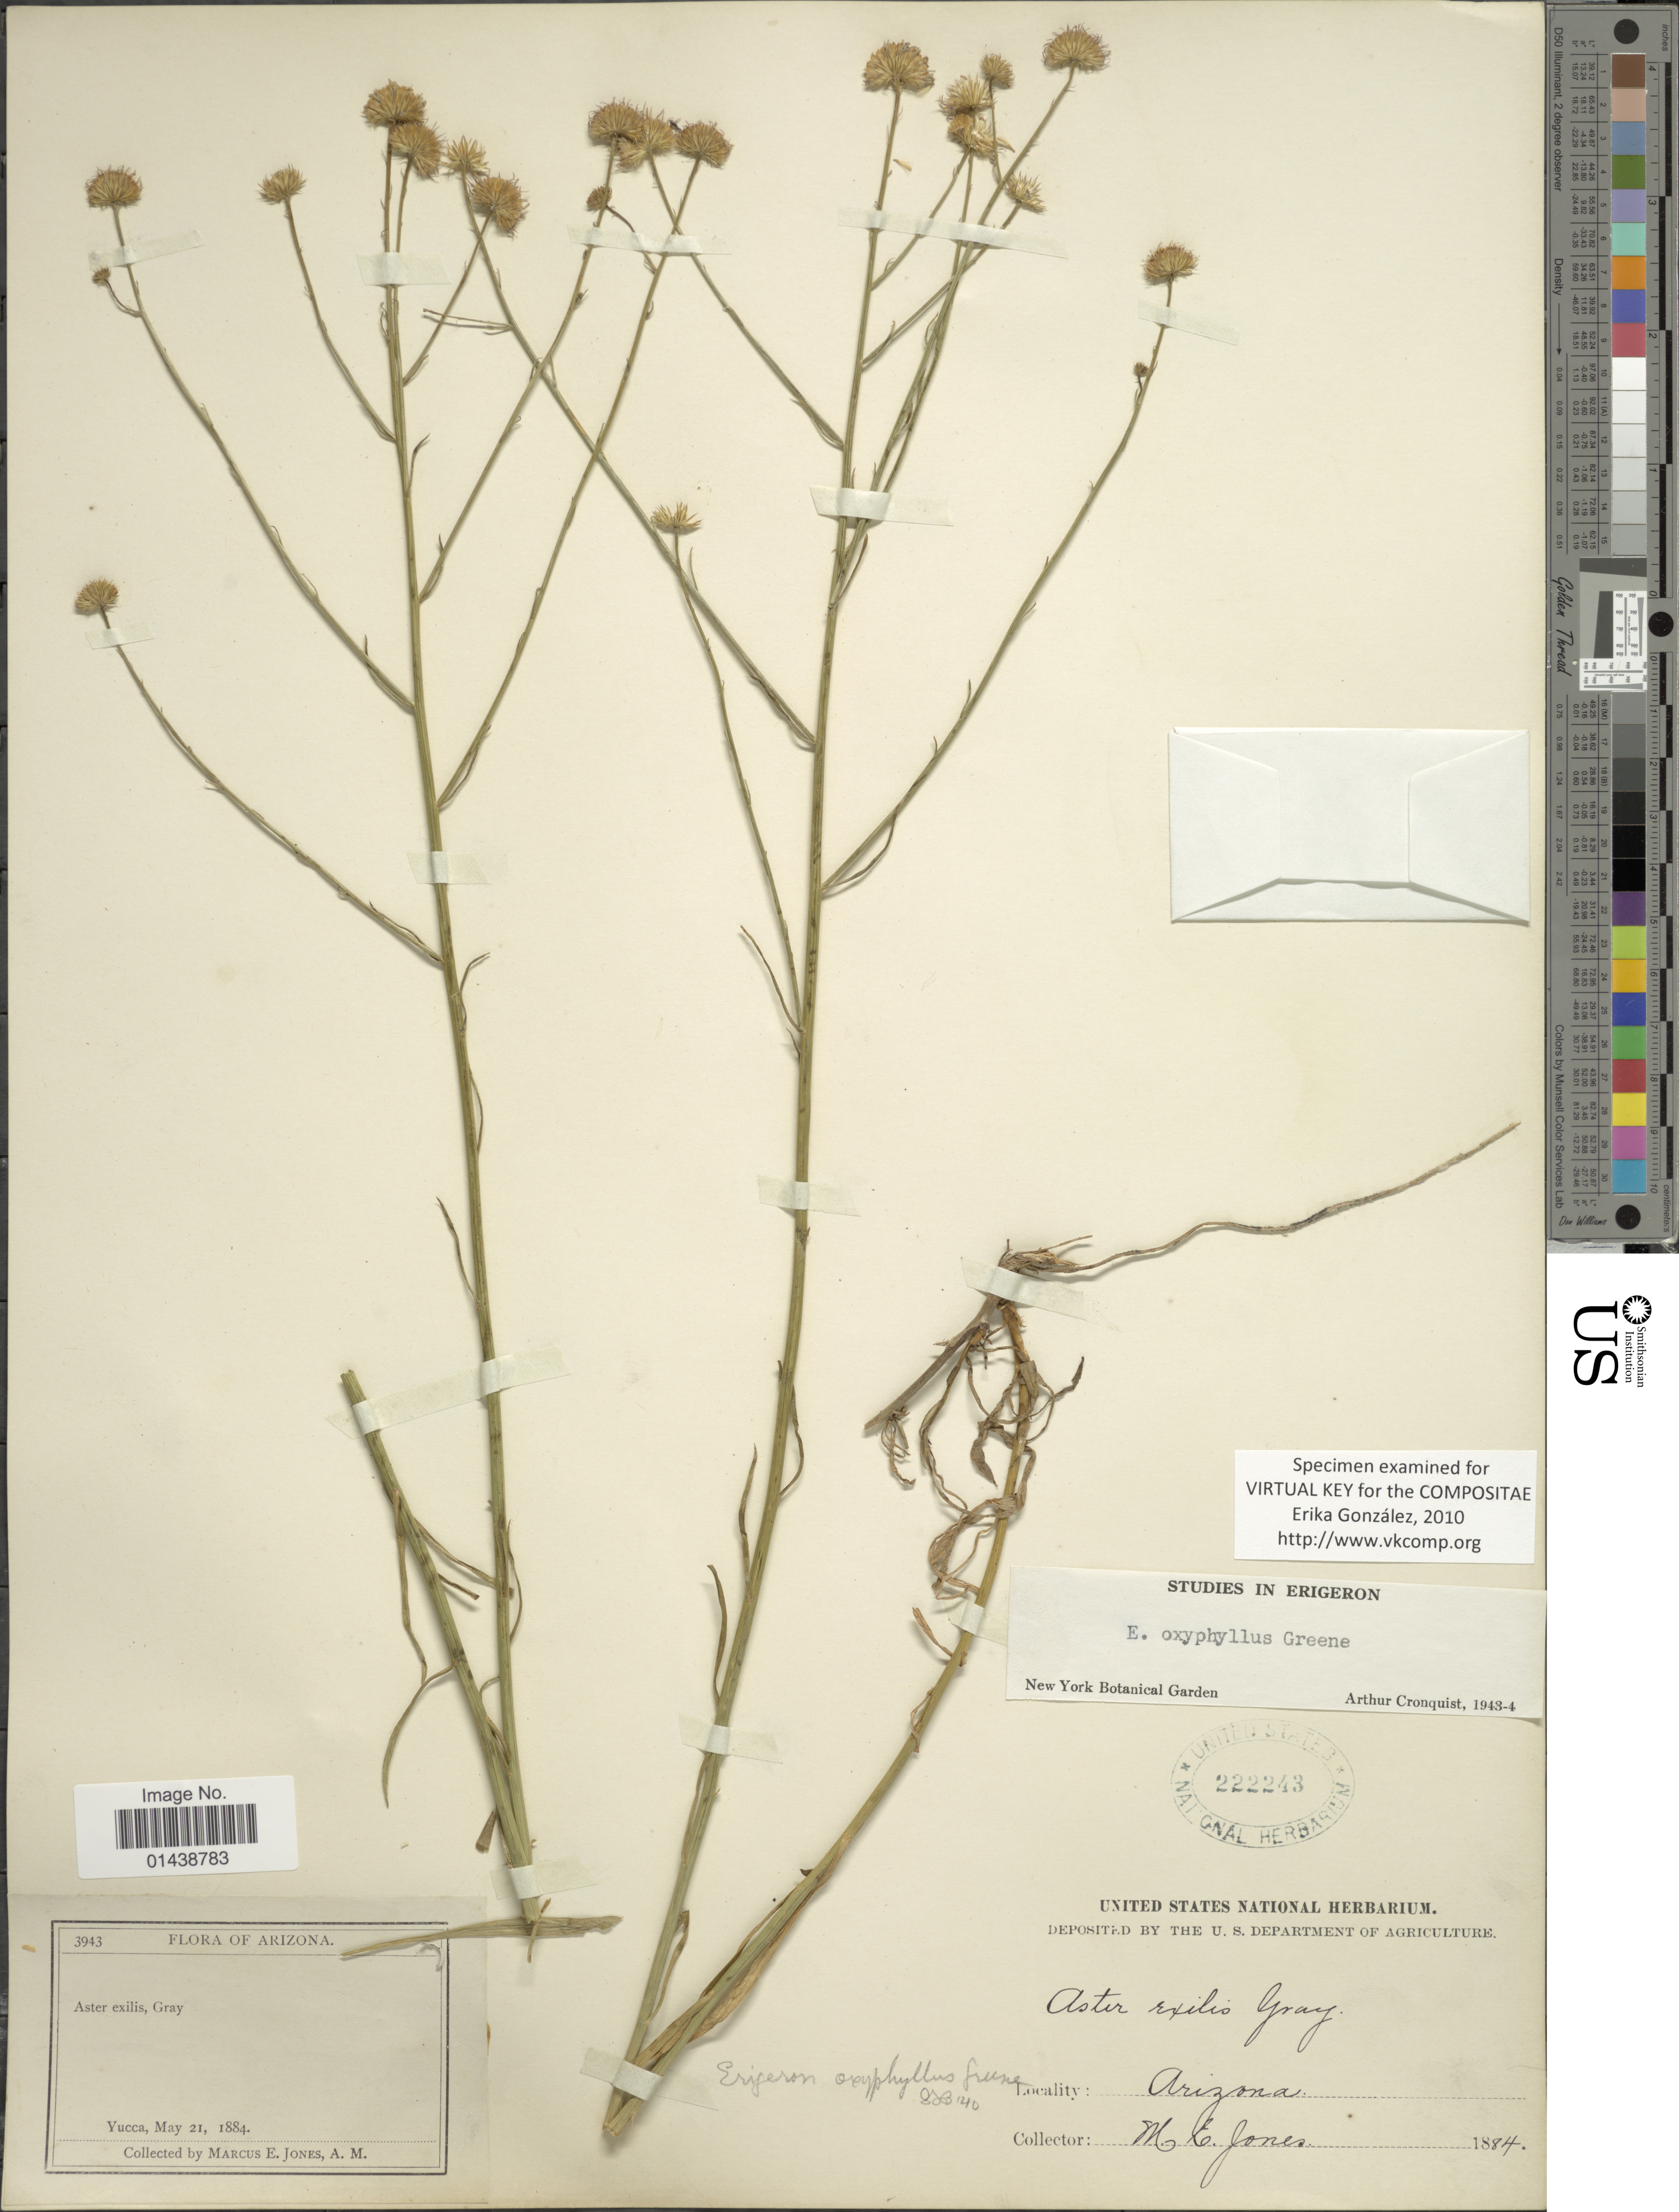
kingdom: Plantae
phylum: Tracheophyta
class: Magnoliopsida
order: Asterales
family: Asteraceae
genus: Erigeron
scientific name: Erigeron oxyphyllus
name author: Greene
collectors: M. E. Jones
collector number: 3943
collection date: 1884-05-21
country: United States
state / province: Arizona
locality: Yucca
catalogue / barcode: US 222243